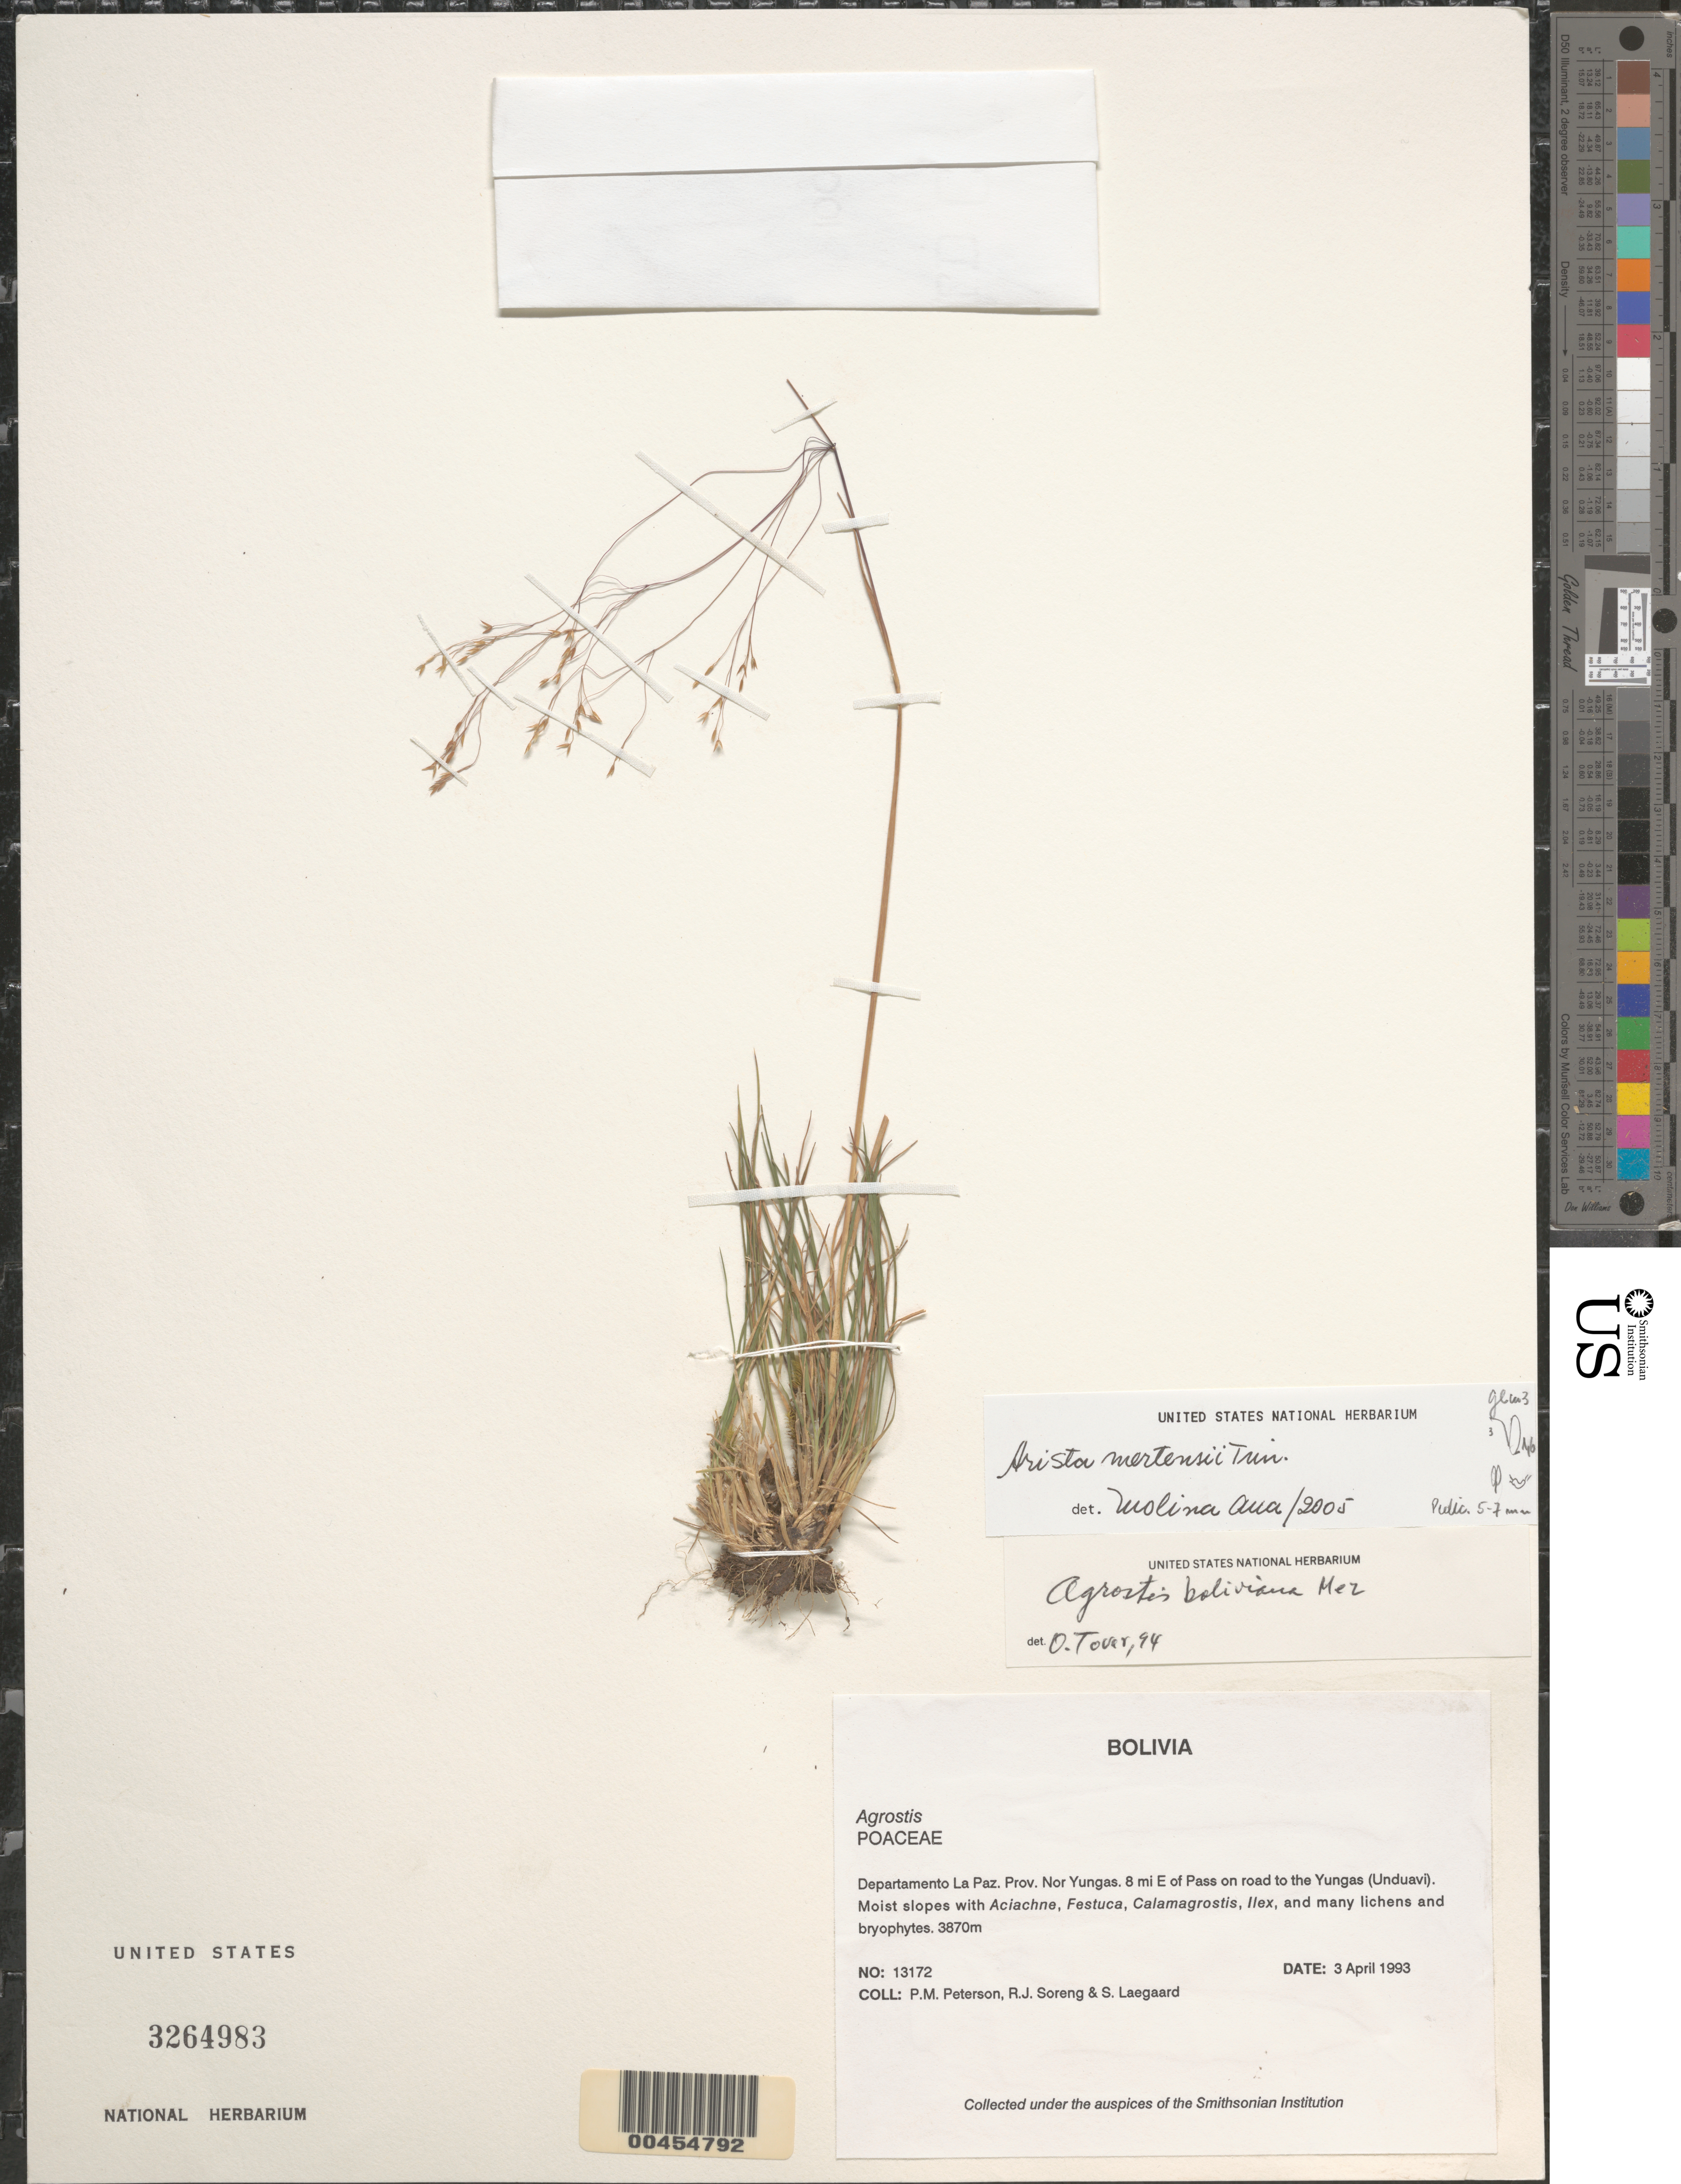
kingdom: Plantae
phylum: Tracheophyta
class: Liliopsida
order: Poales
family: Poaceae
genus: Agrostis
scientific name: Agrostis sp.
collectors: P. M. Peterson, R. J. Soreng & S. Lægaard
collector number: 13172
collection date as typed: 03 Apr 1993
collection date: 1993-04-03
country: Bolivia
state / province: La Paz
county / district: Nor Yungas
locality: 8 mi E of Pass on road to the Yungas (Unduavi).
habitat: Moist slopes with Aciachne, Festuca, Calamagrostis, Ilex, and many lichens and bryophytes.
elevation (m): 3870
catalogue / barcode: US 3264983